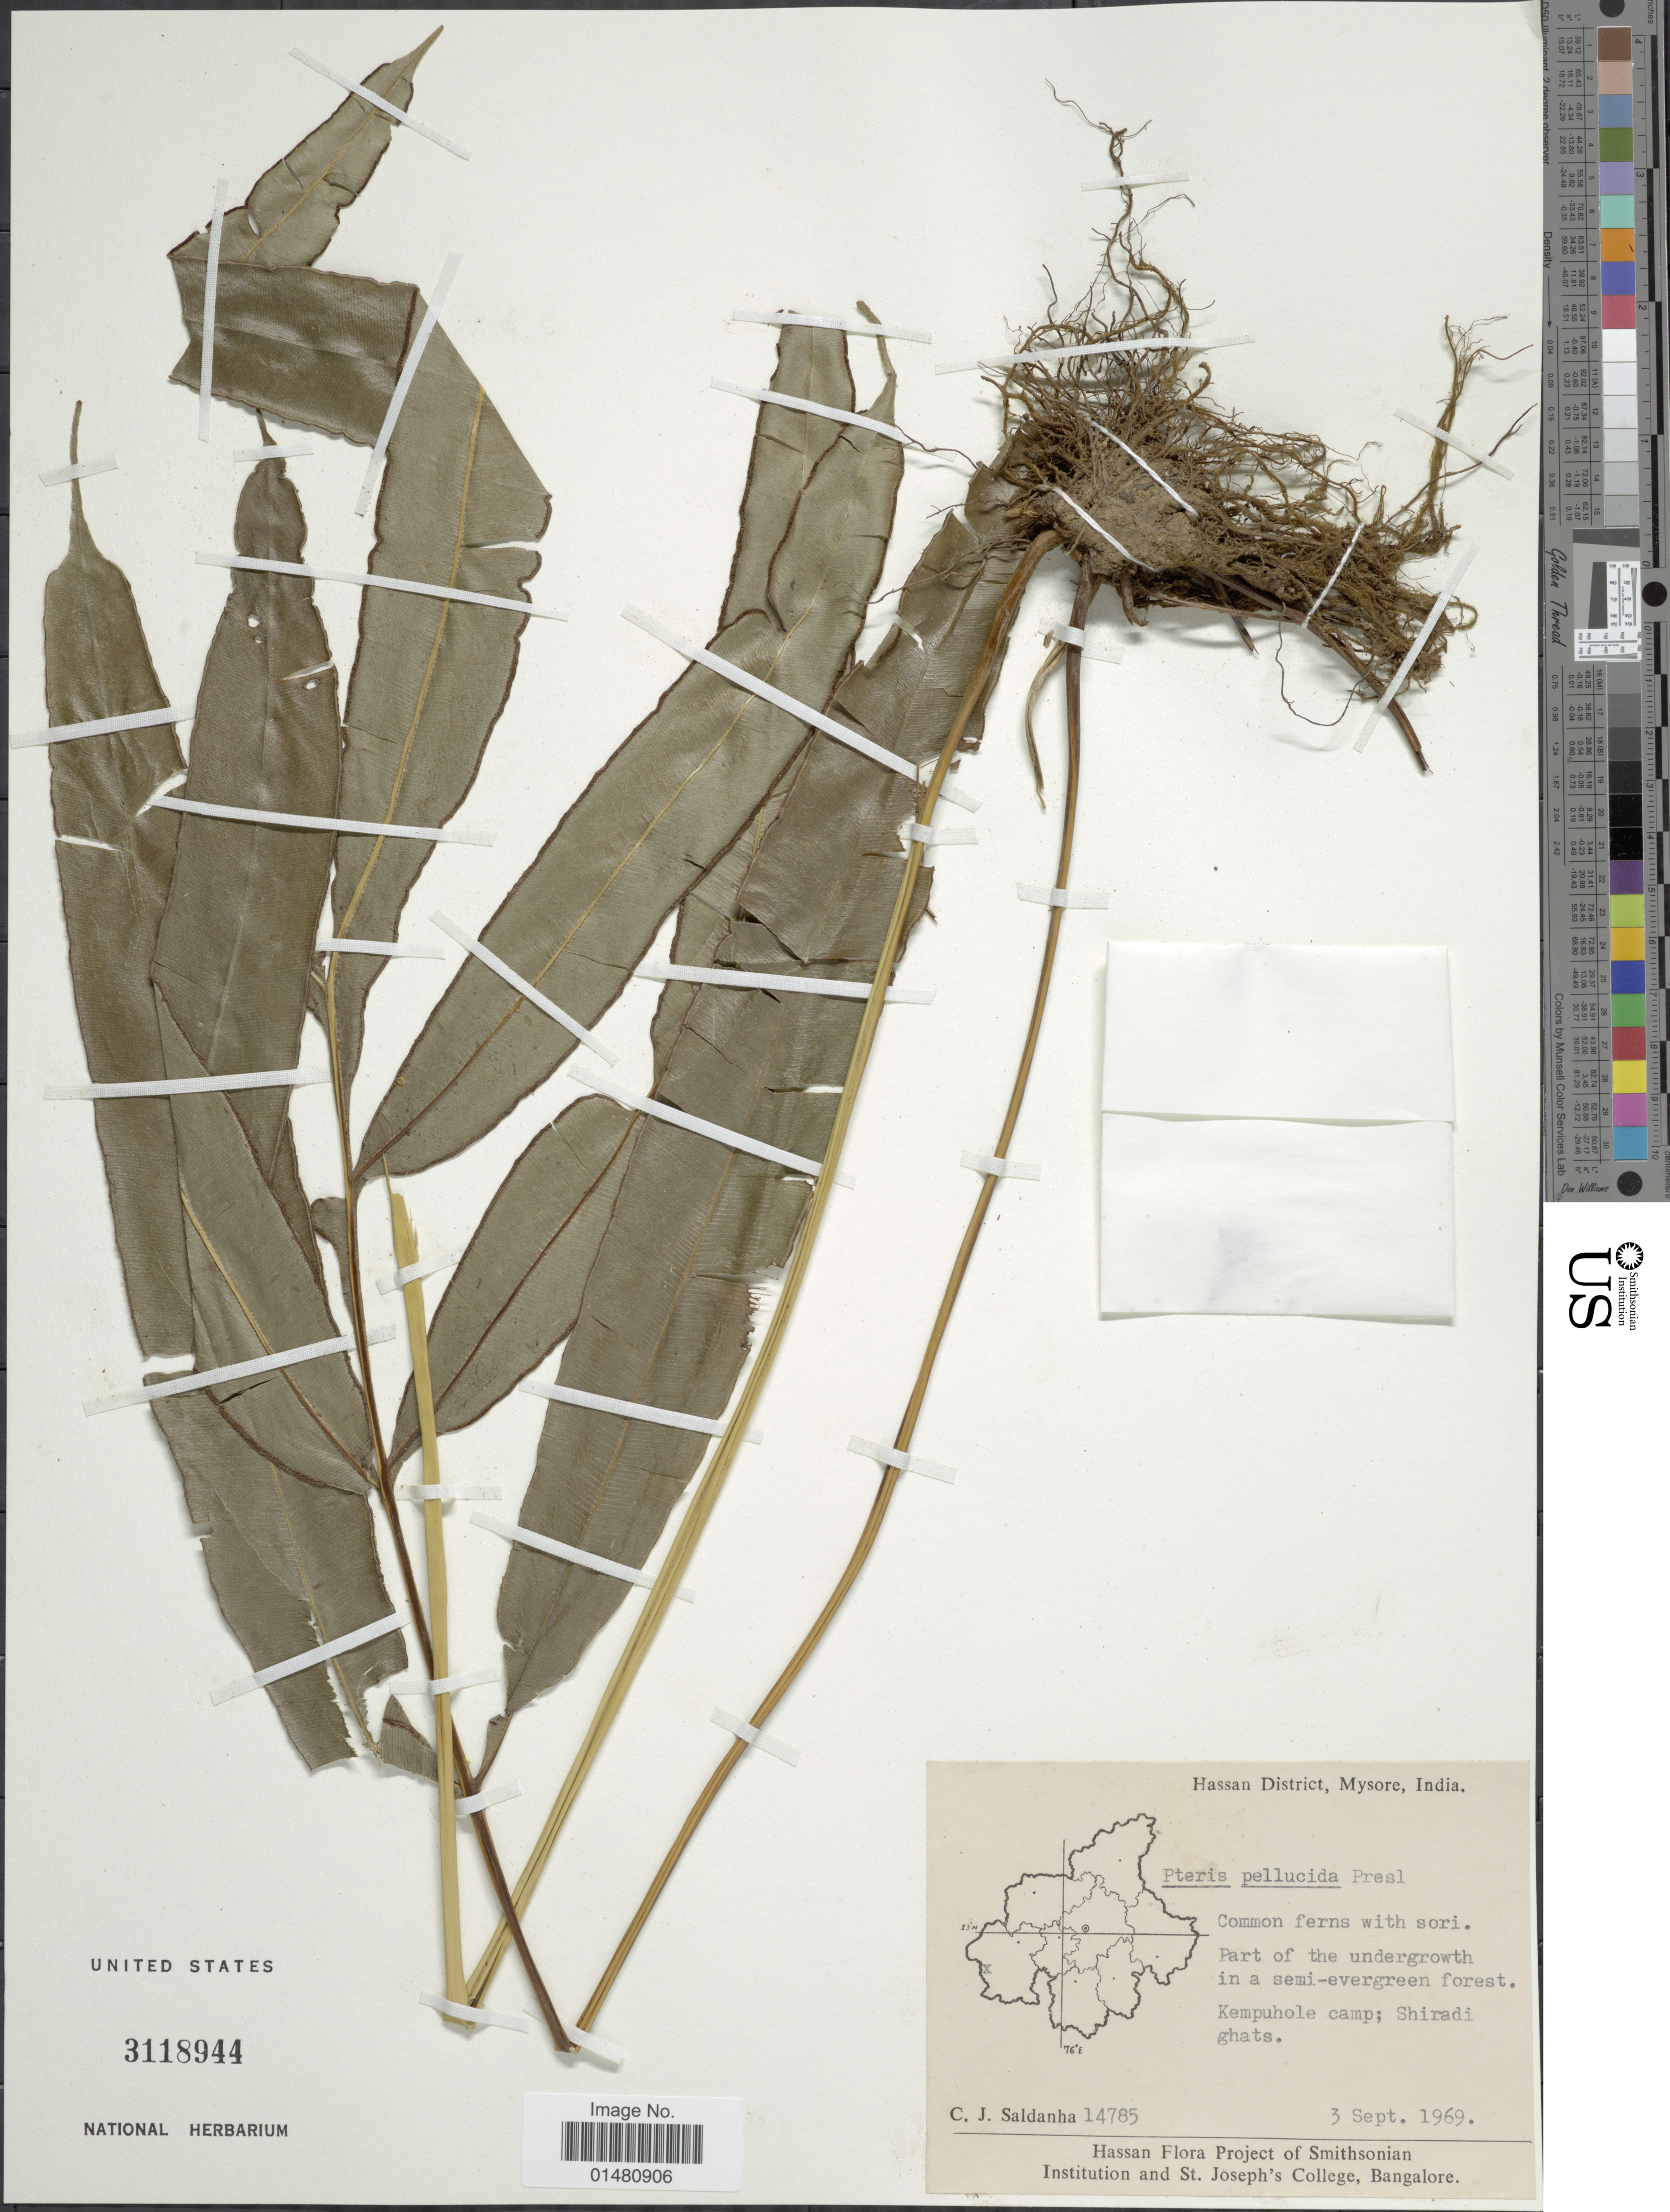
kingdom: Plantae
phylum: Tracheophyta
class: Polypodiopsida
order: Polypodiales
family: Pteridaceae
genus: Pteris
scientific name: Pteris pellucida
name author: C. Presl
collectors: C. Saldanha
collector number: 14785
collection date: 1969-09-03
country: India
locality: Hassan District, Mysore, Kempuhole camp; Shiradi ghats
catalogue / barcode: US 3118944